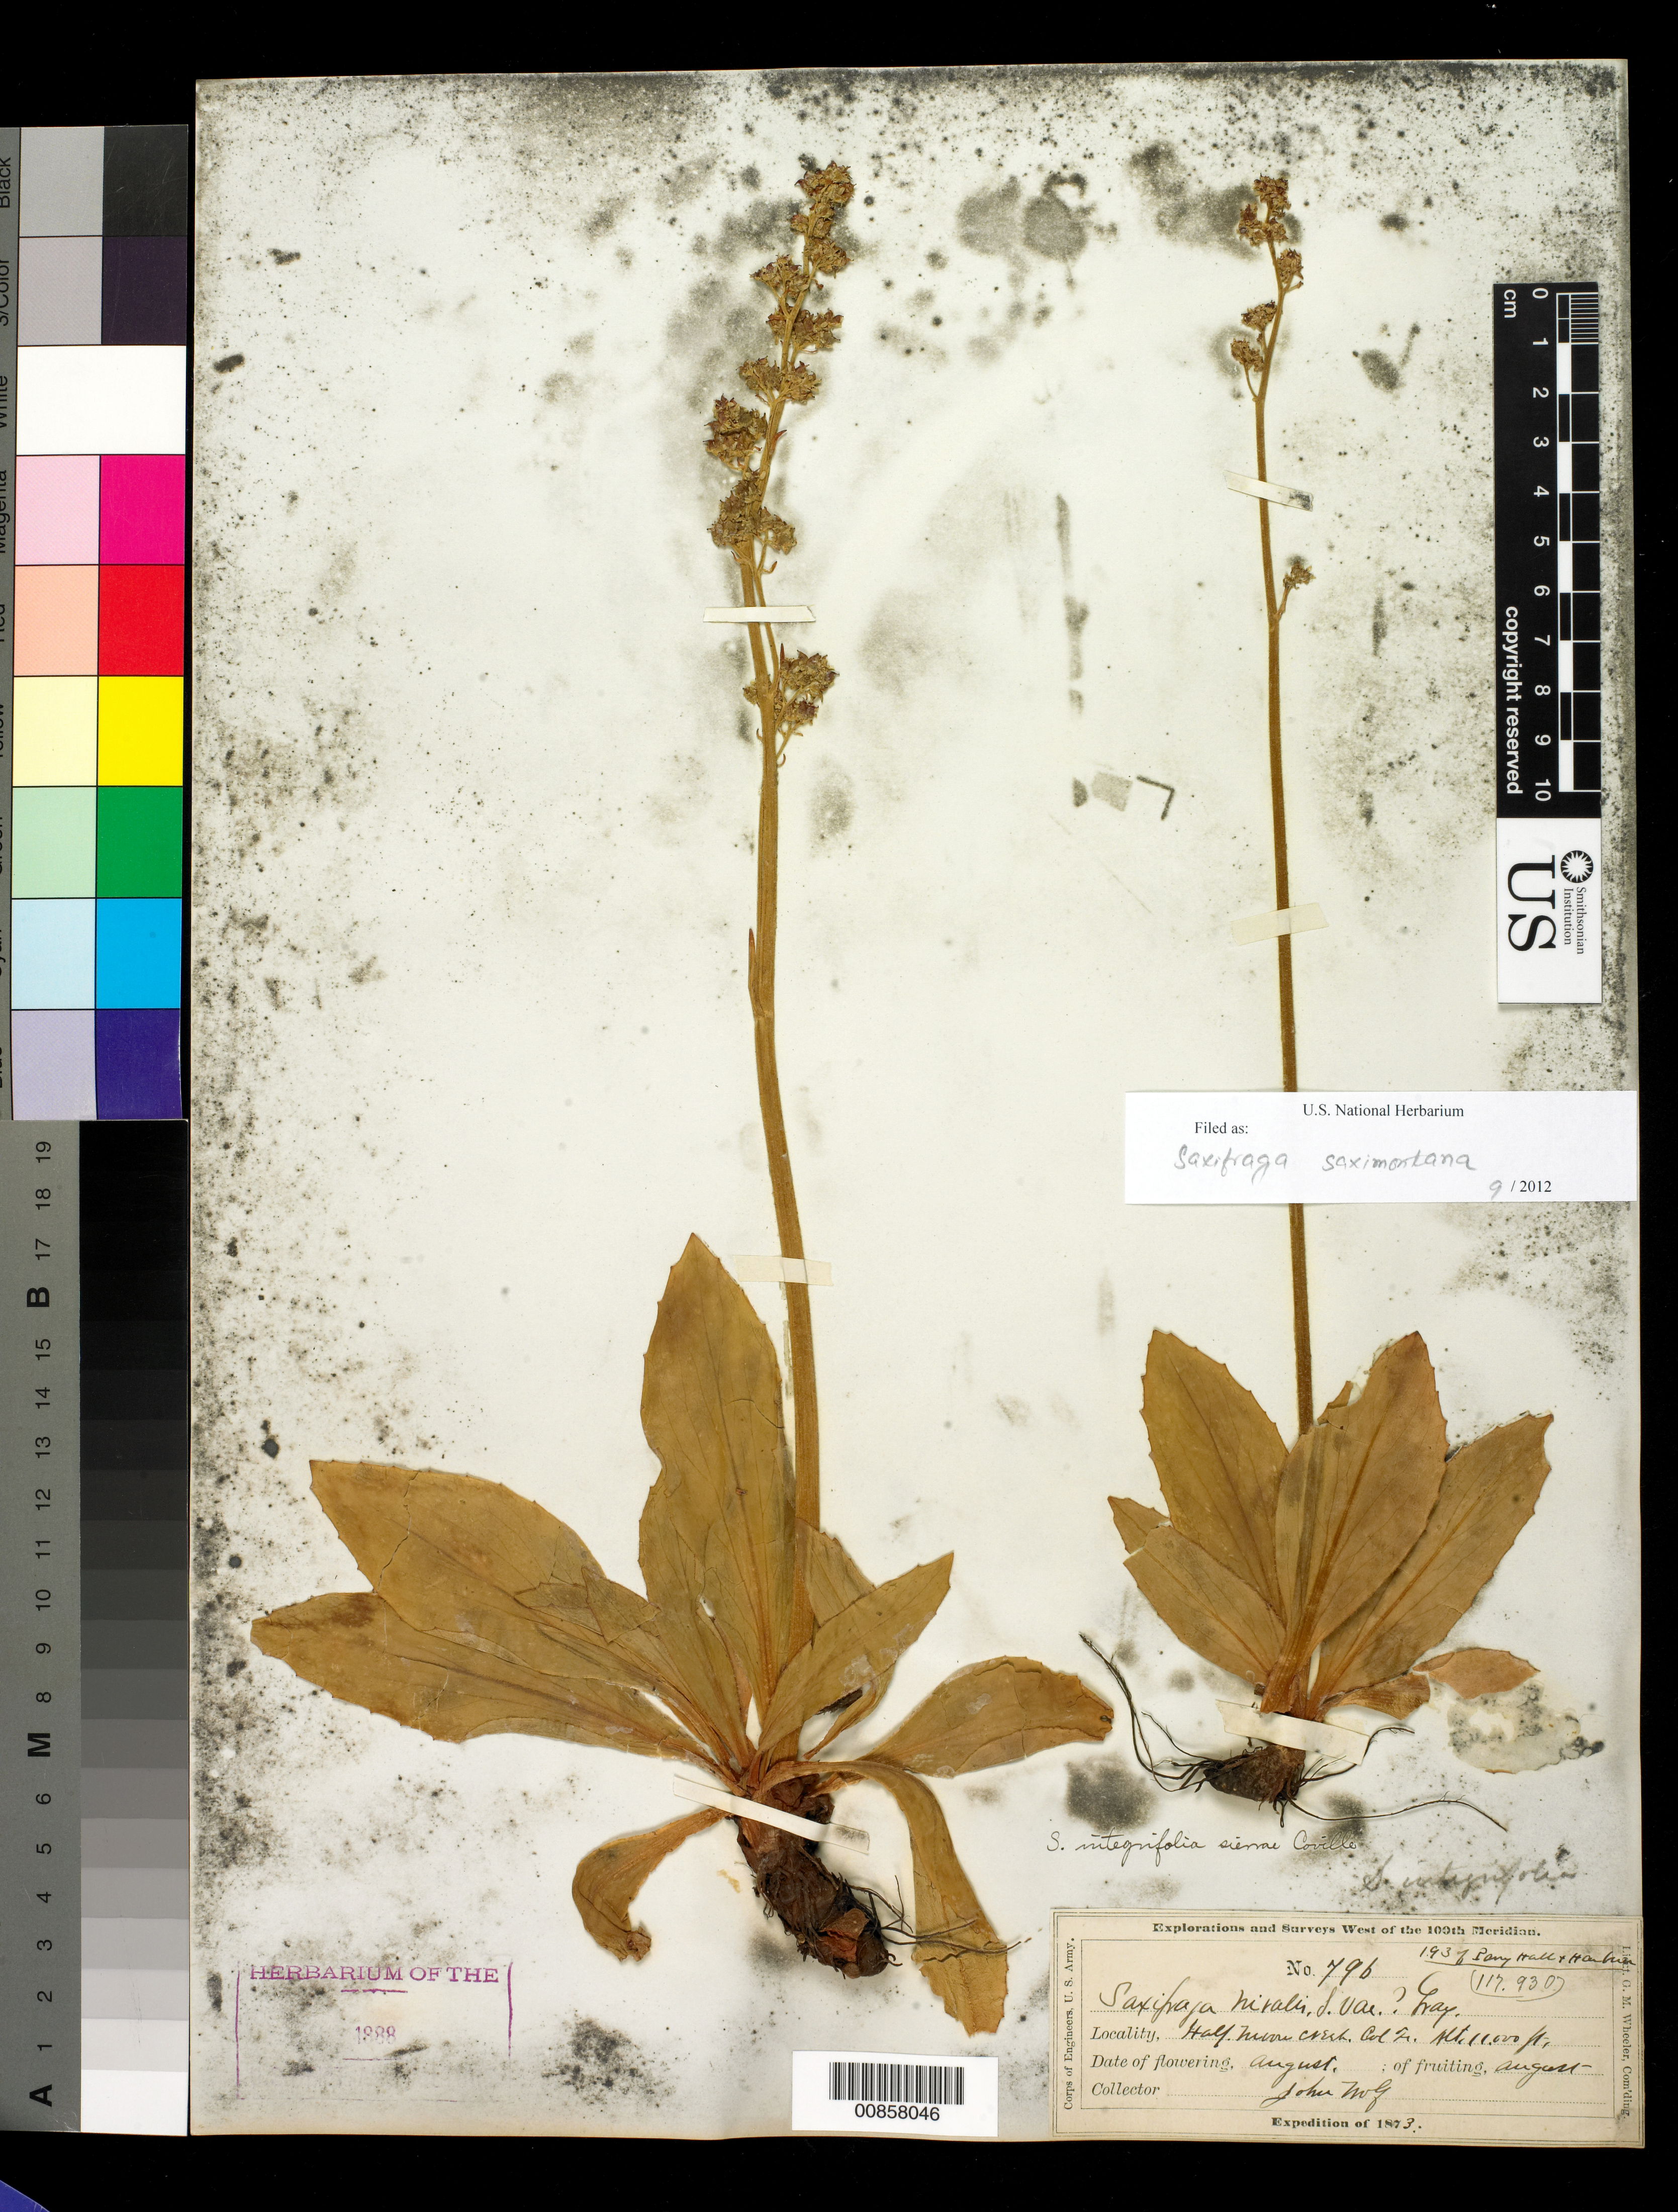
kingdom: Plantae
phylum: Tracheophyta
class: Magnoliopsida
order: Saxifragales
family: Saxifragaceae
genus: Micranthes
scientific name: Micranthes oregana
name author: (Howell) Small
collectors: J. Wolfe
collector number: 796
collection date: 1873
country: United States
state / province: Colorado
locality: Halfmoon Creek, Col Ter.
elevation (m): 3353